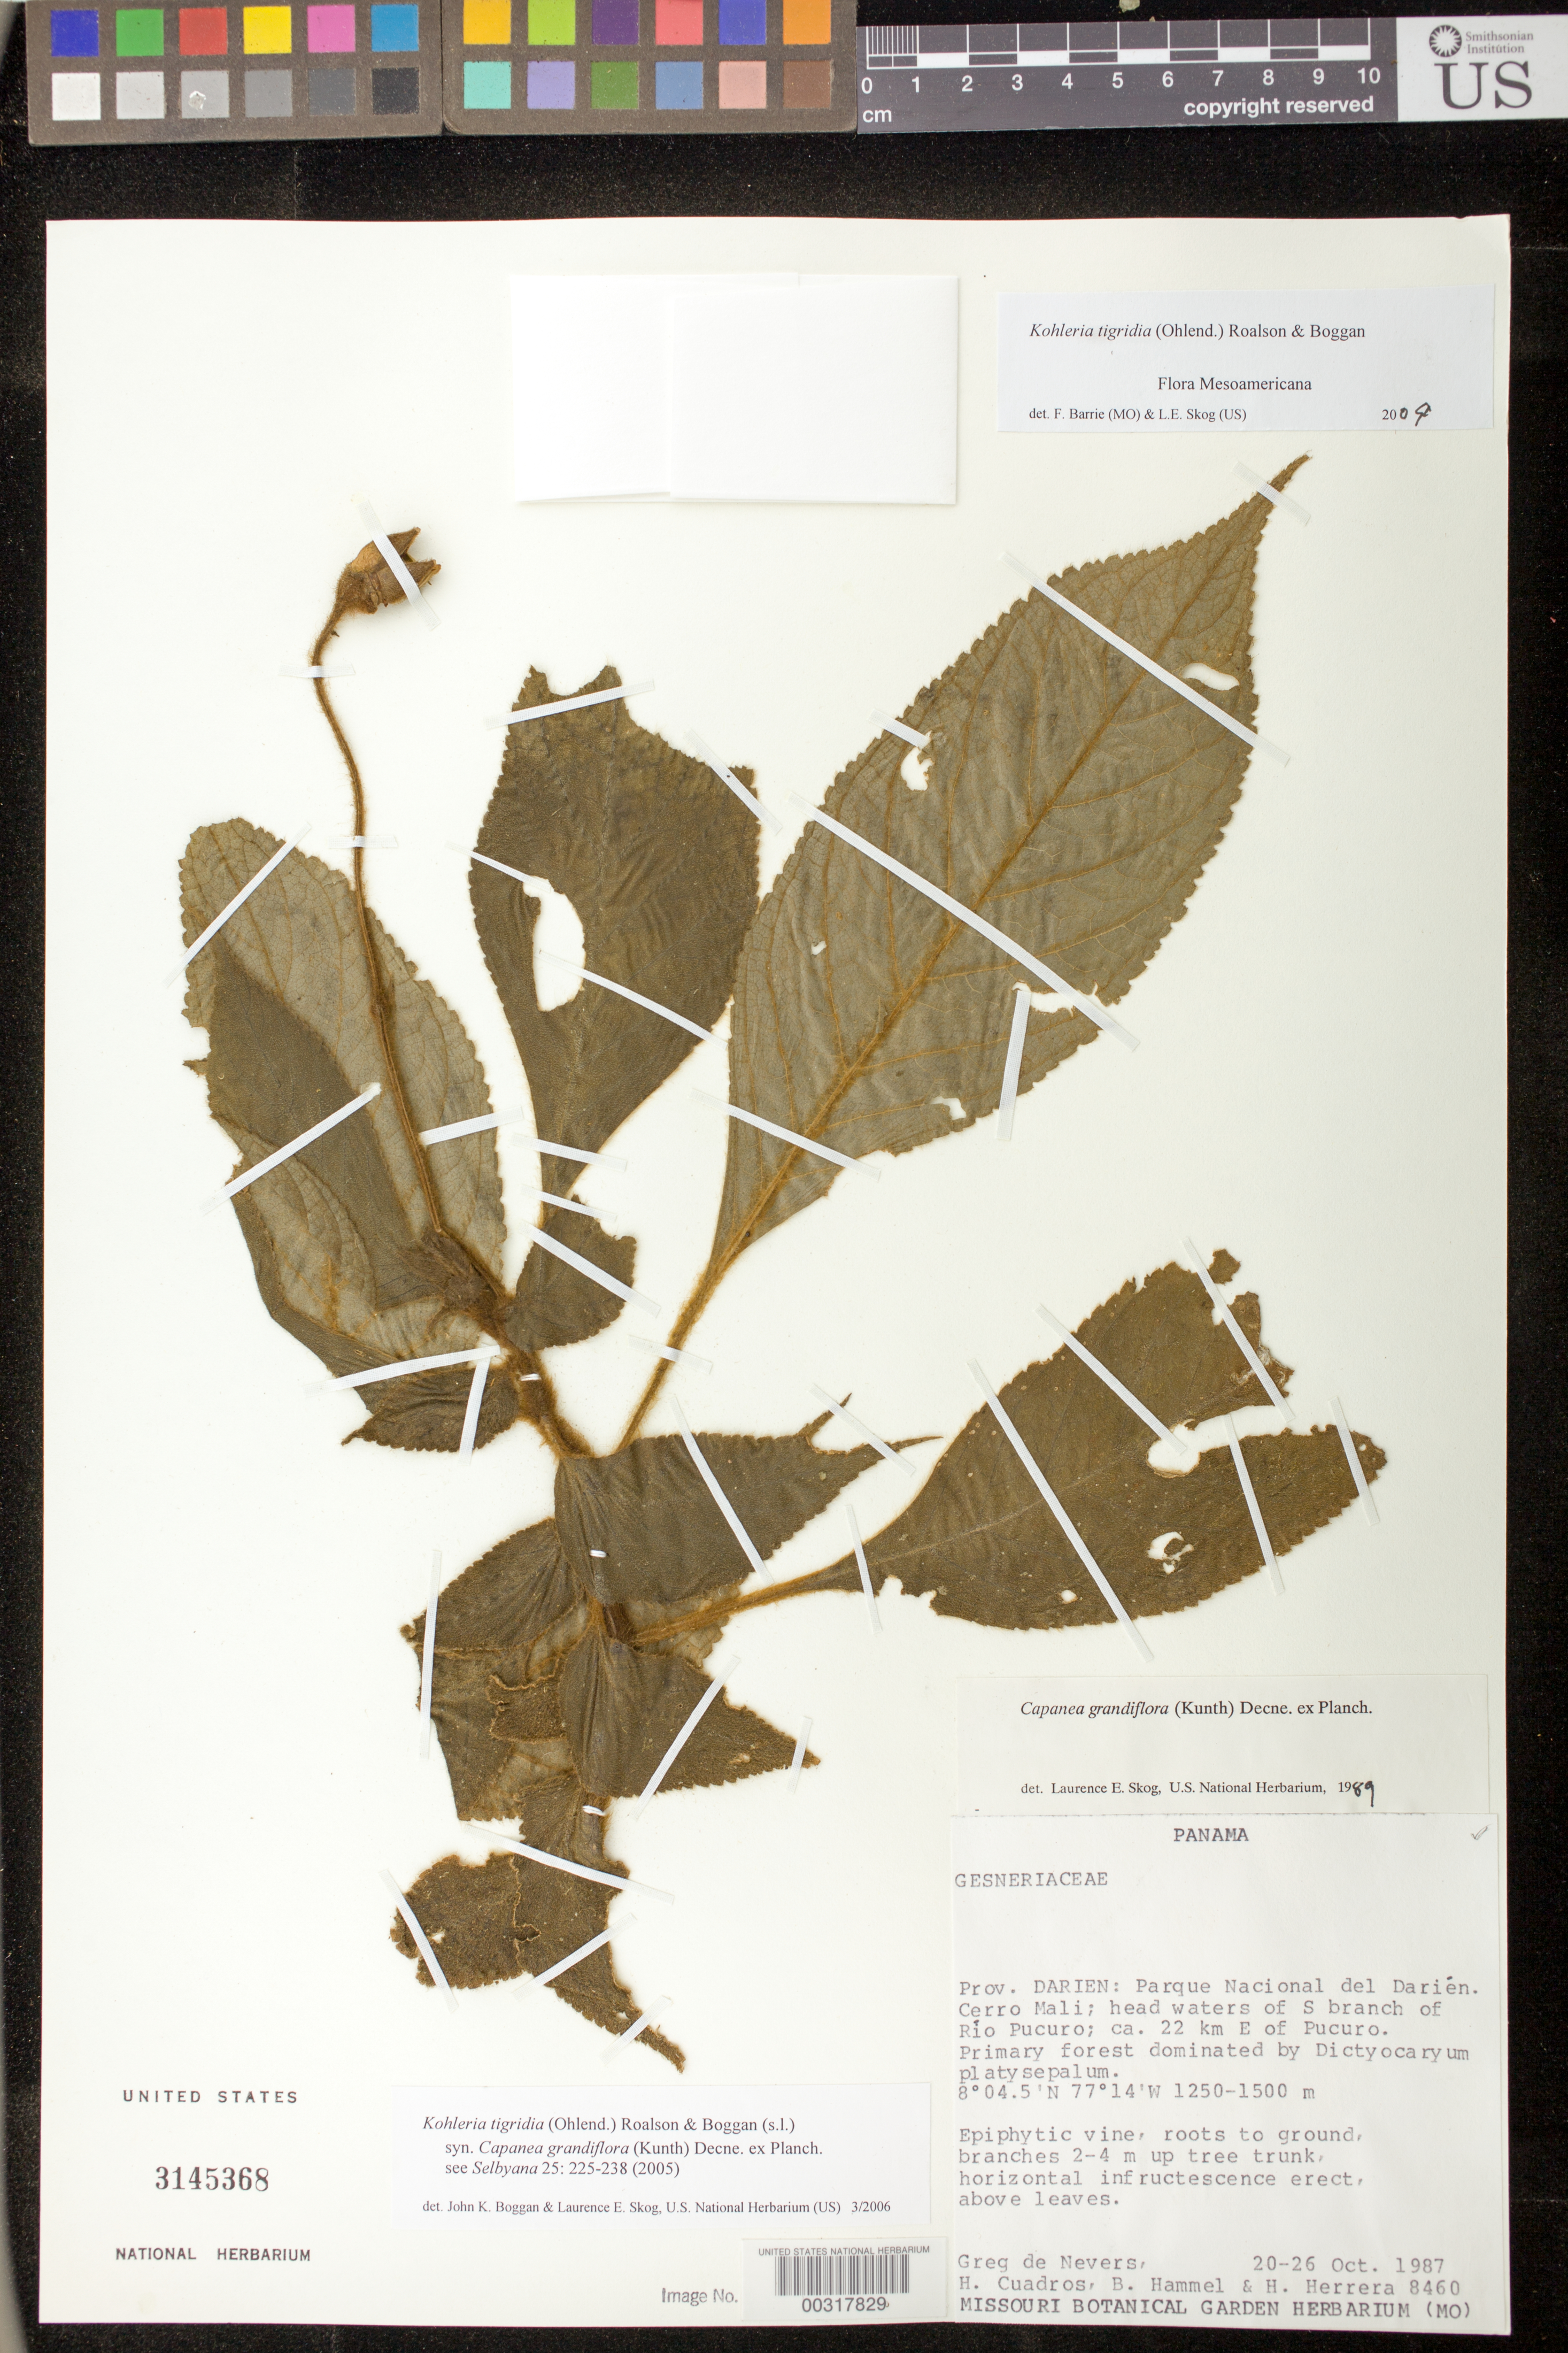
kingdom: Plantae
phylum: Tracheophyta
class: Magnoliopsida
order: Lamiales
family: Gesneriaceae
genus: Kohleria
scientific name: Kohleria tigridia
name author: (Ohlend.) Roalson & Boggan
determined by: Boggan, J. K.; Skog, L. E.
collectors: G. C. de Nevers, H. Cuadros, B. Hammel & H. Herrera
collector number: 8460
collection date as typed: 20-26 Oct 1987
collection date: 1987-10-20/1987-10-26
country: Panama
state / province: Darién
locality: Parque Nacional del Darién, Cerro Mali, headwaters of S branch of Río Pucuro, ca. 22 km E of Pucuro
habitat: Primary forest dominated by Dictyocaryum platysepalum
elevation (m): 1250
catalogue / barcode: US 3145368